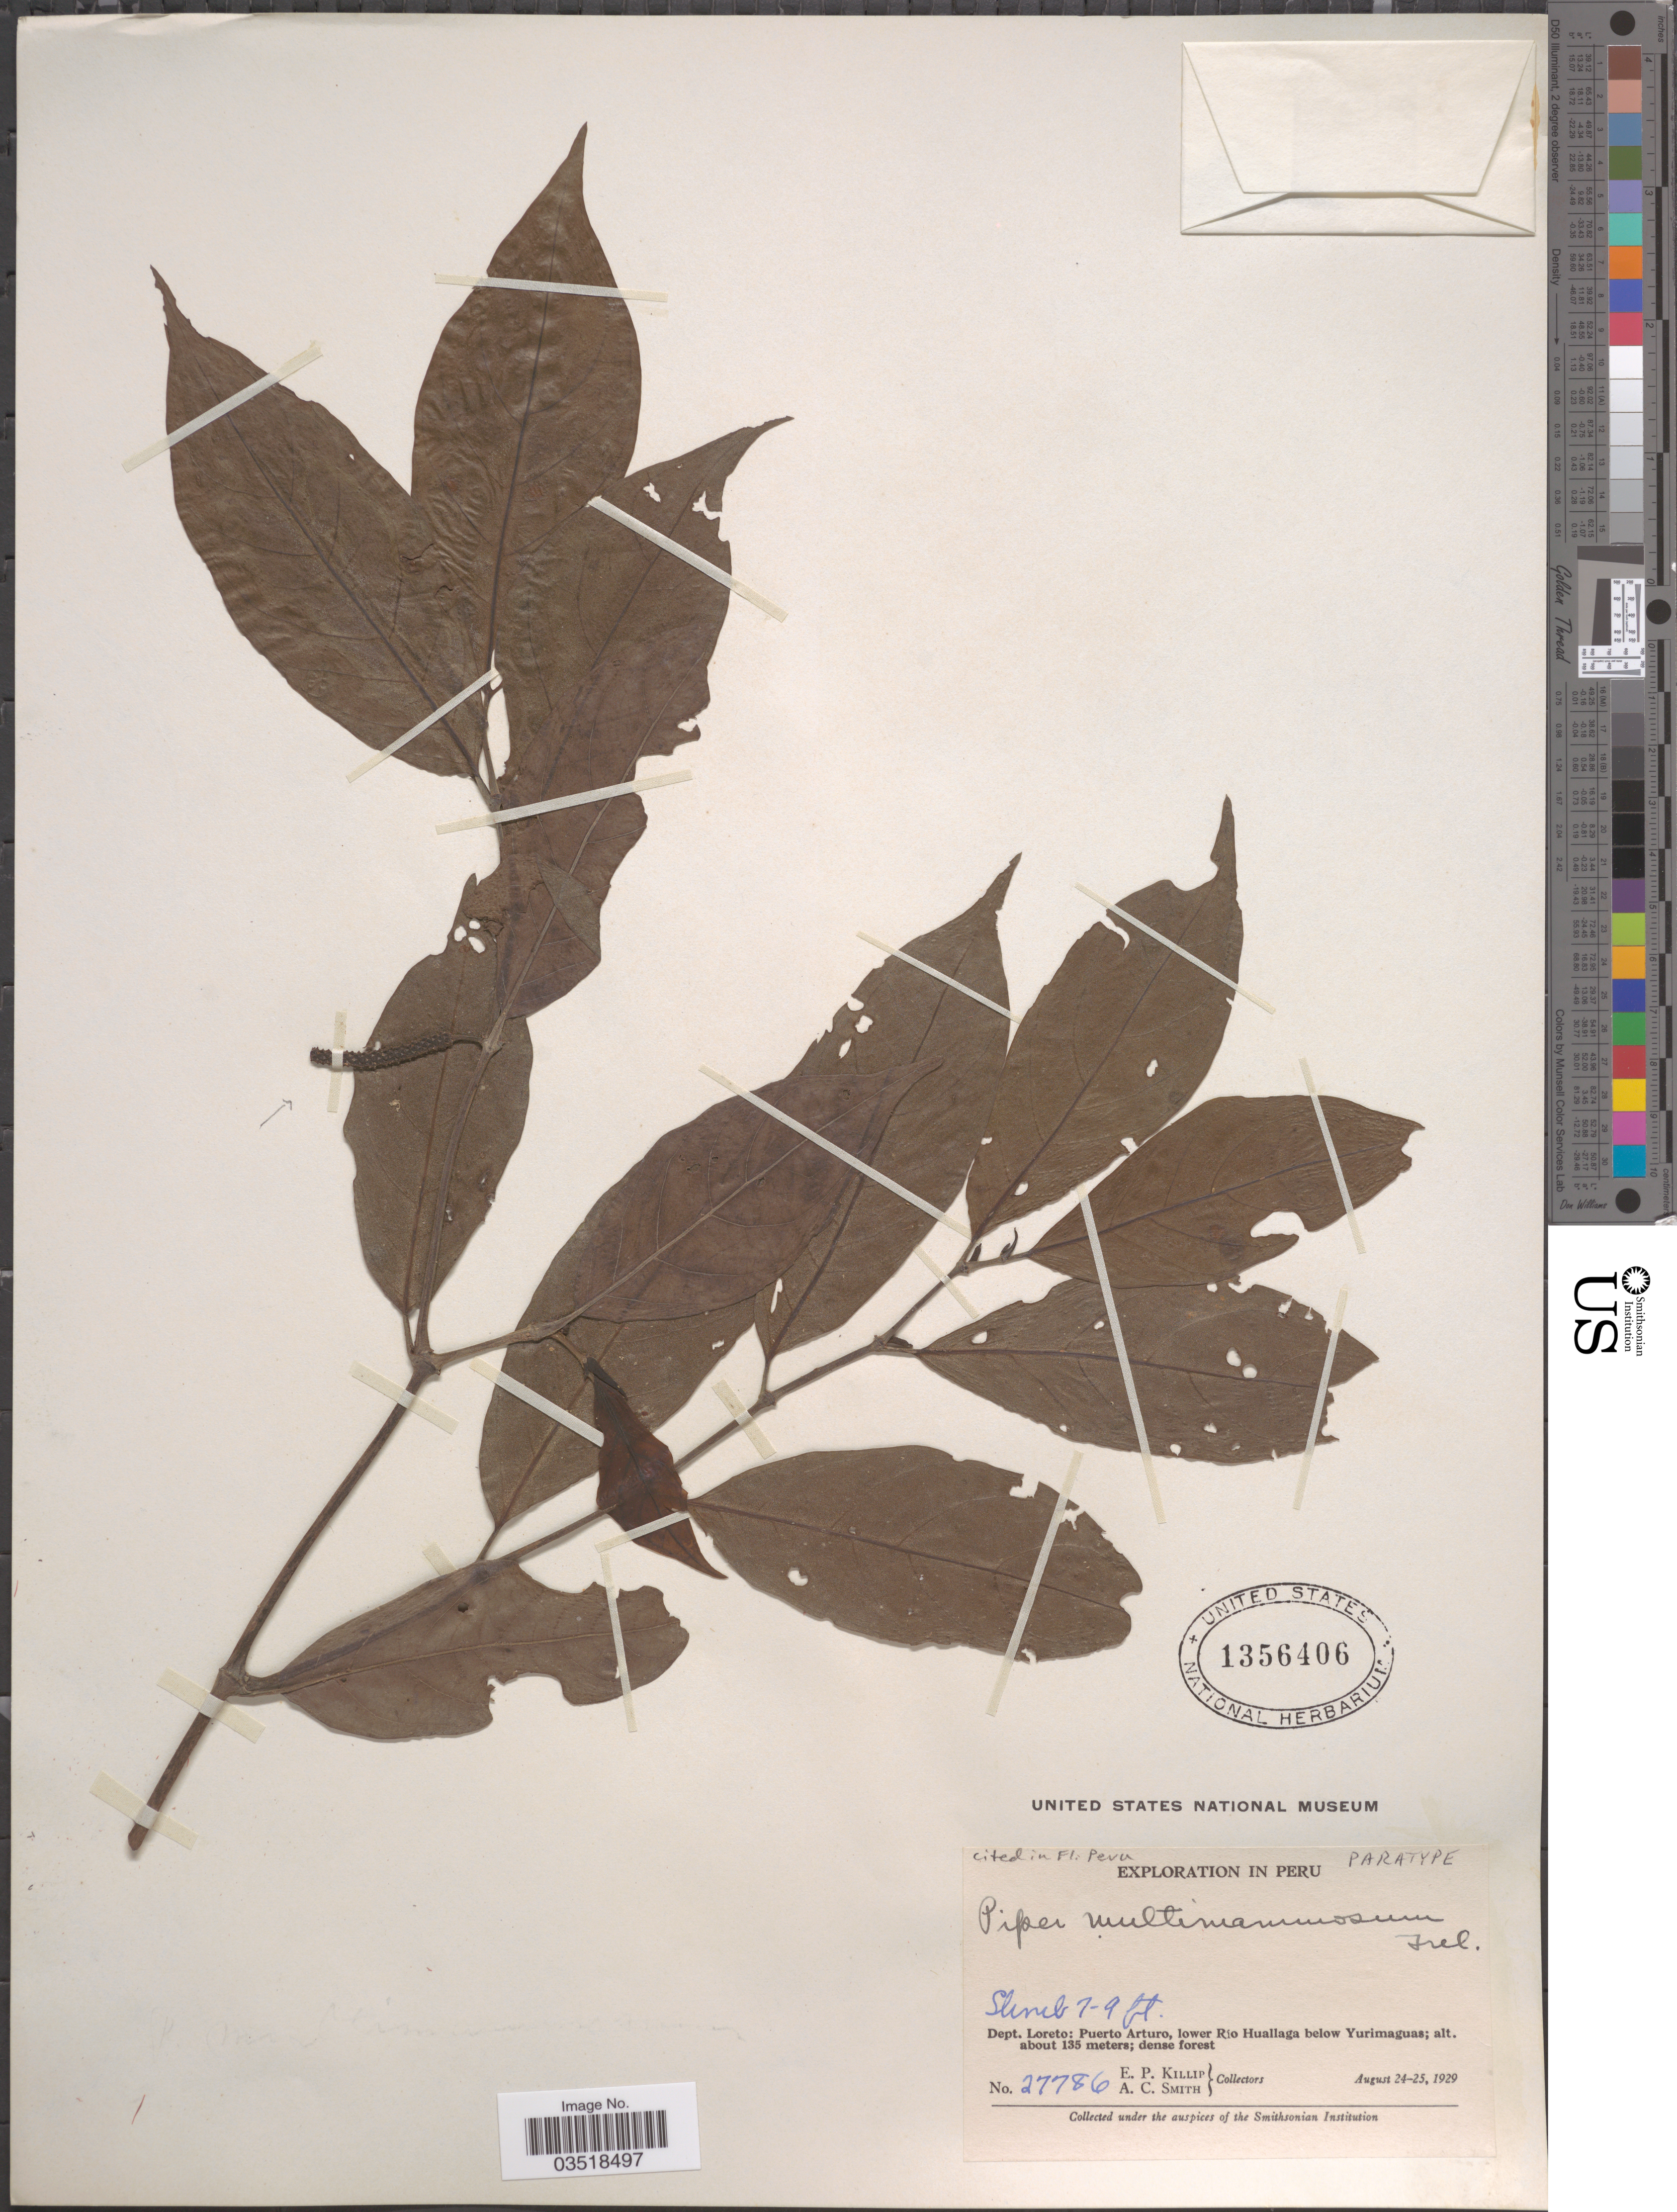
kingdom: Plantae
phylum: Tracheophyta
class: Magnoliopsida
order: Piperales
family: Piperaceae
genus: Piper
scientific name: Piper multimammosum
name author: Trel. in J.F. Macbr.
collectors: E. P. Killip & A. C. Smith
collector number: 27786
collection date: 1929-08-24/1929-08-25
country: Peru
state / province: Loreto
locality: Dept. Loreto: Puerto Arturo, lower Río Huallaga below Yurimaguas.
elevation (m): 135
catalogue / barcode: US 1356406